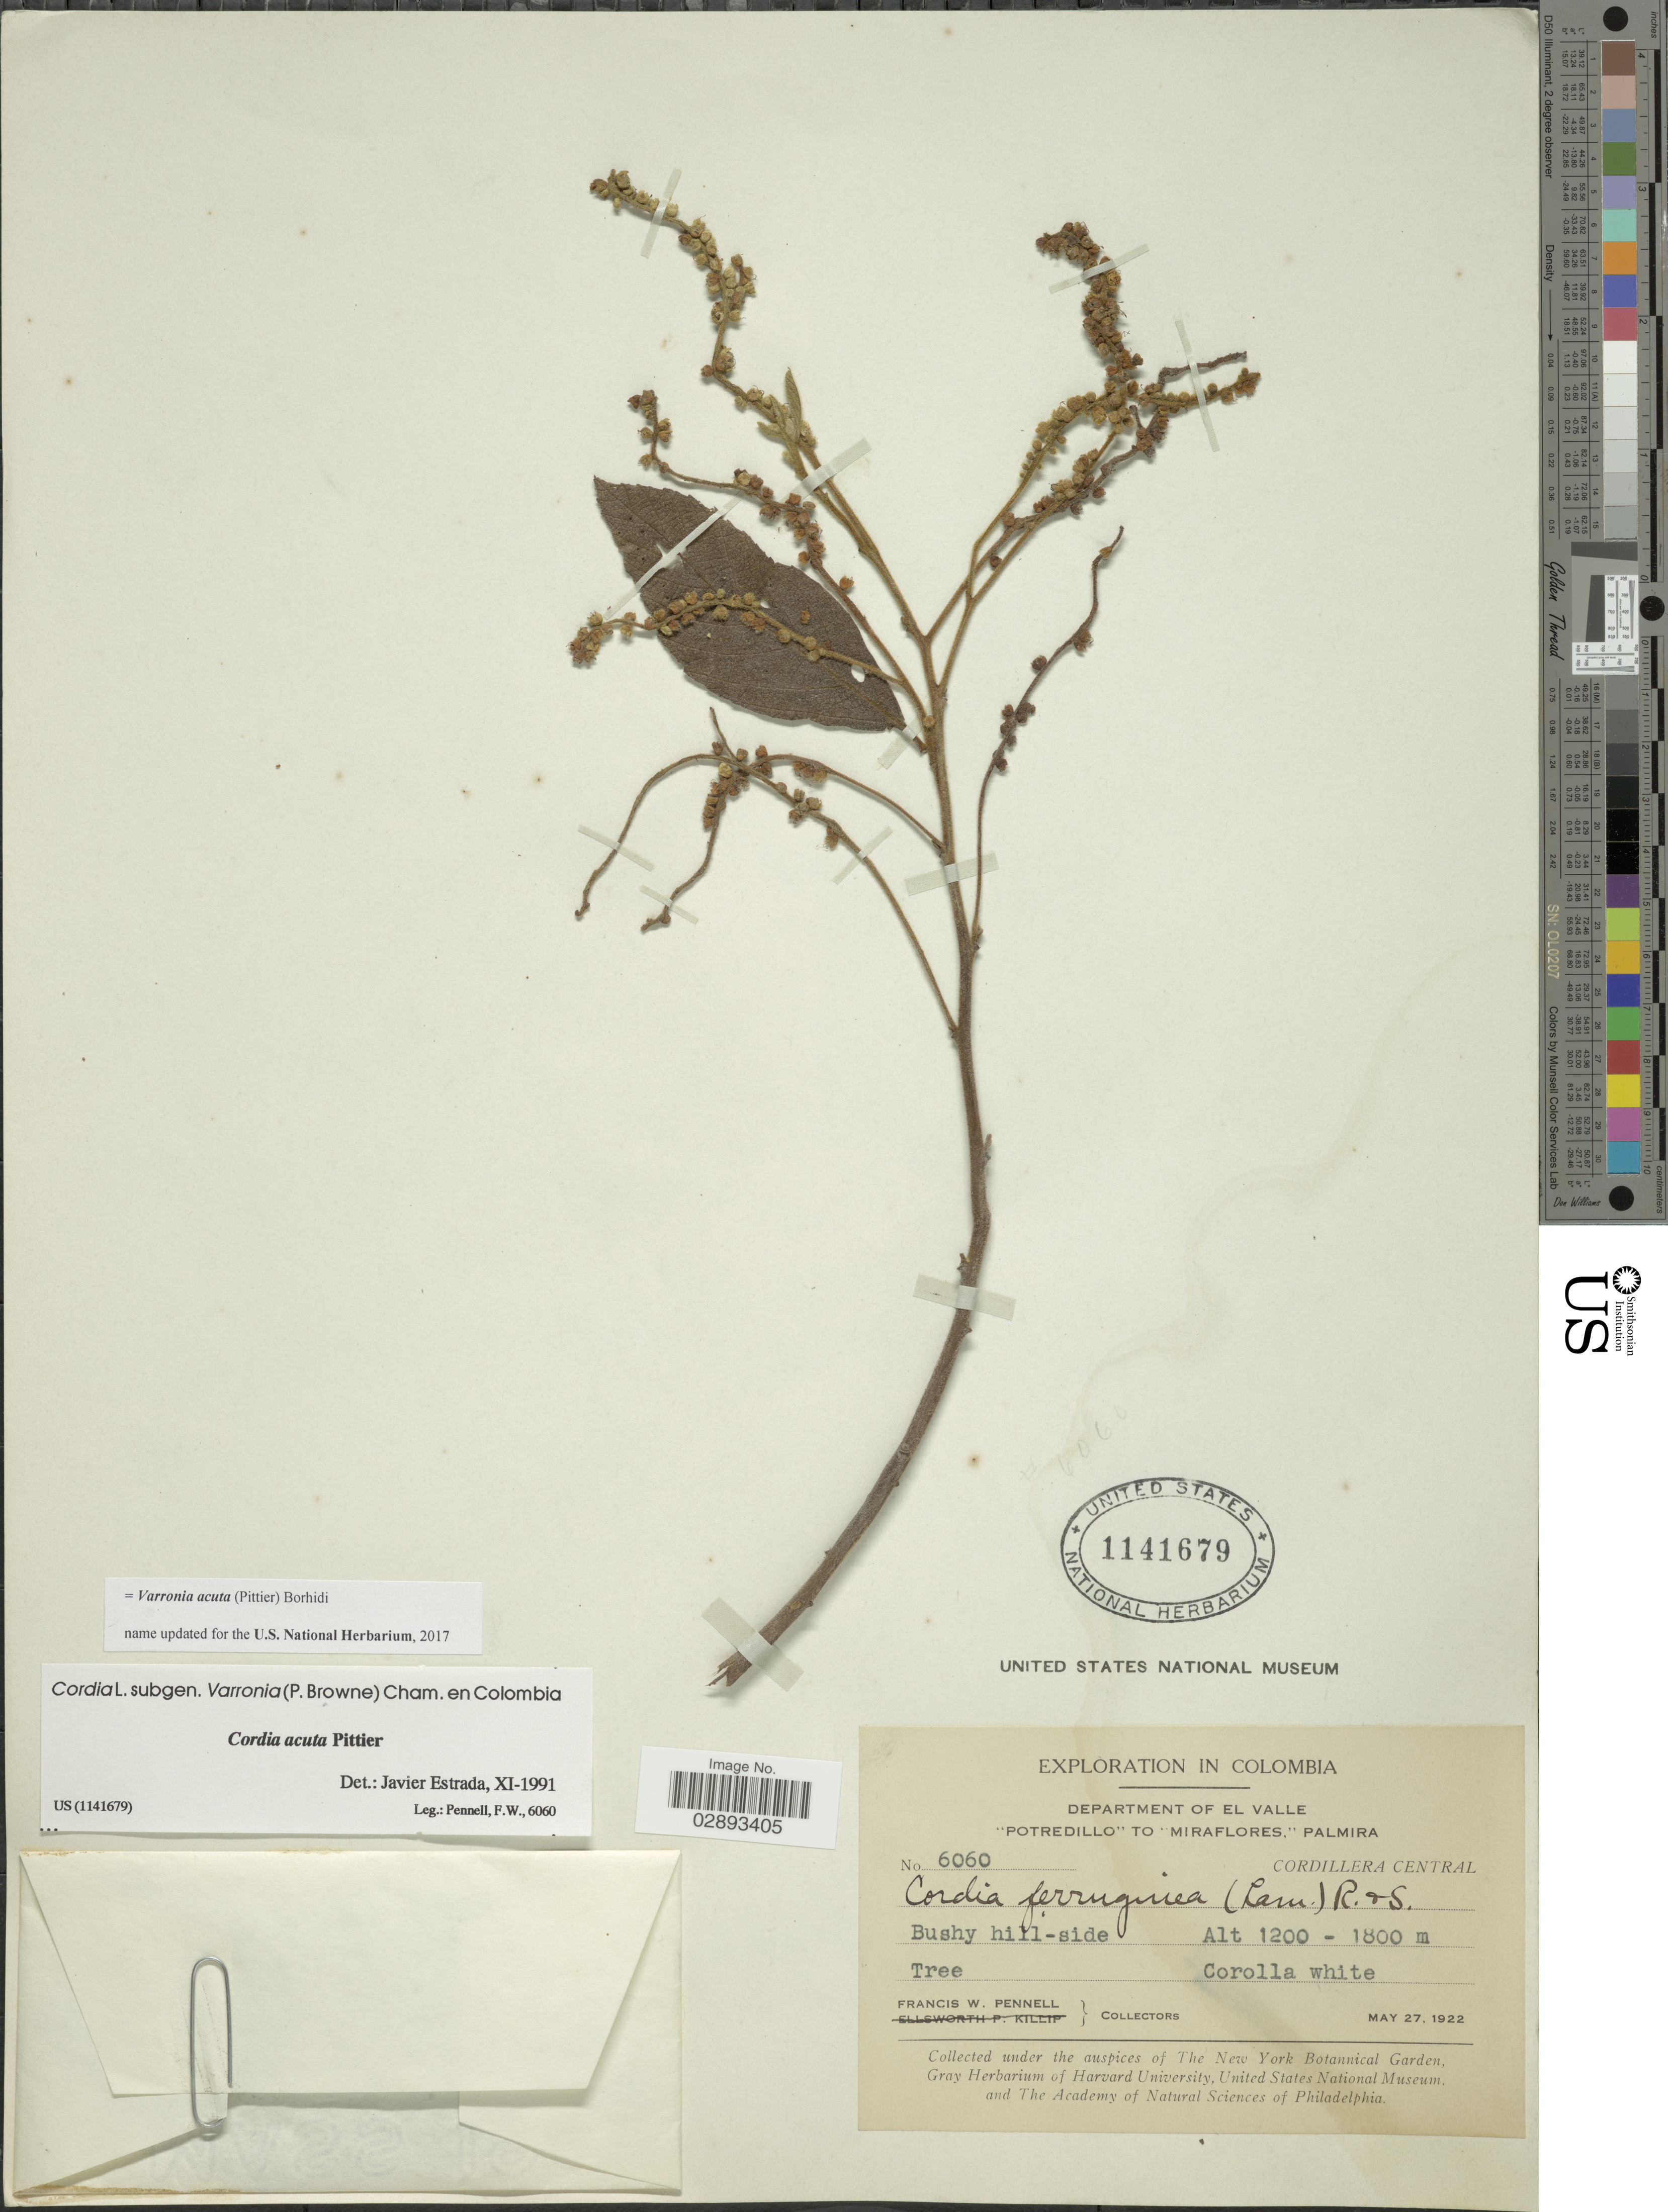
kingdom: Plantae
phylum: Tracheophyta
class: Magnoliopsida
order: Boraginales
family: Cordiaceae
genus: Varronia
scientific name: Varronia acuta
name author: (Pittier) Borhidi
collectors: F. W. Pennell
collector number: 6060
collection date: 1922-05-27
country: Colombia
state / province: Valle del Cauca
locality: Department of El Valle, "Portedillo" to "Miraflores", Palmira, Cordillera Central.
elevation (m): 1200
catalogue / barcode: US 1141679